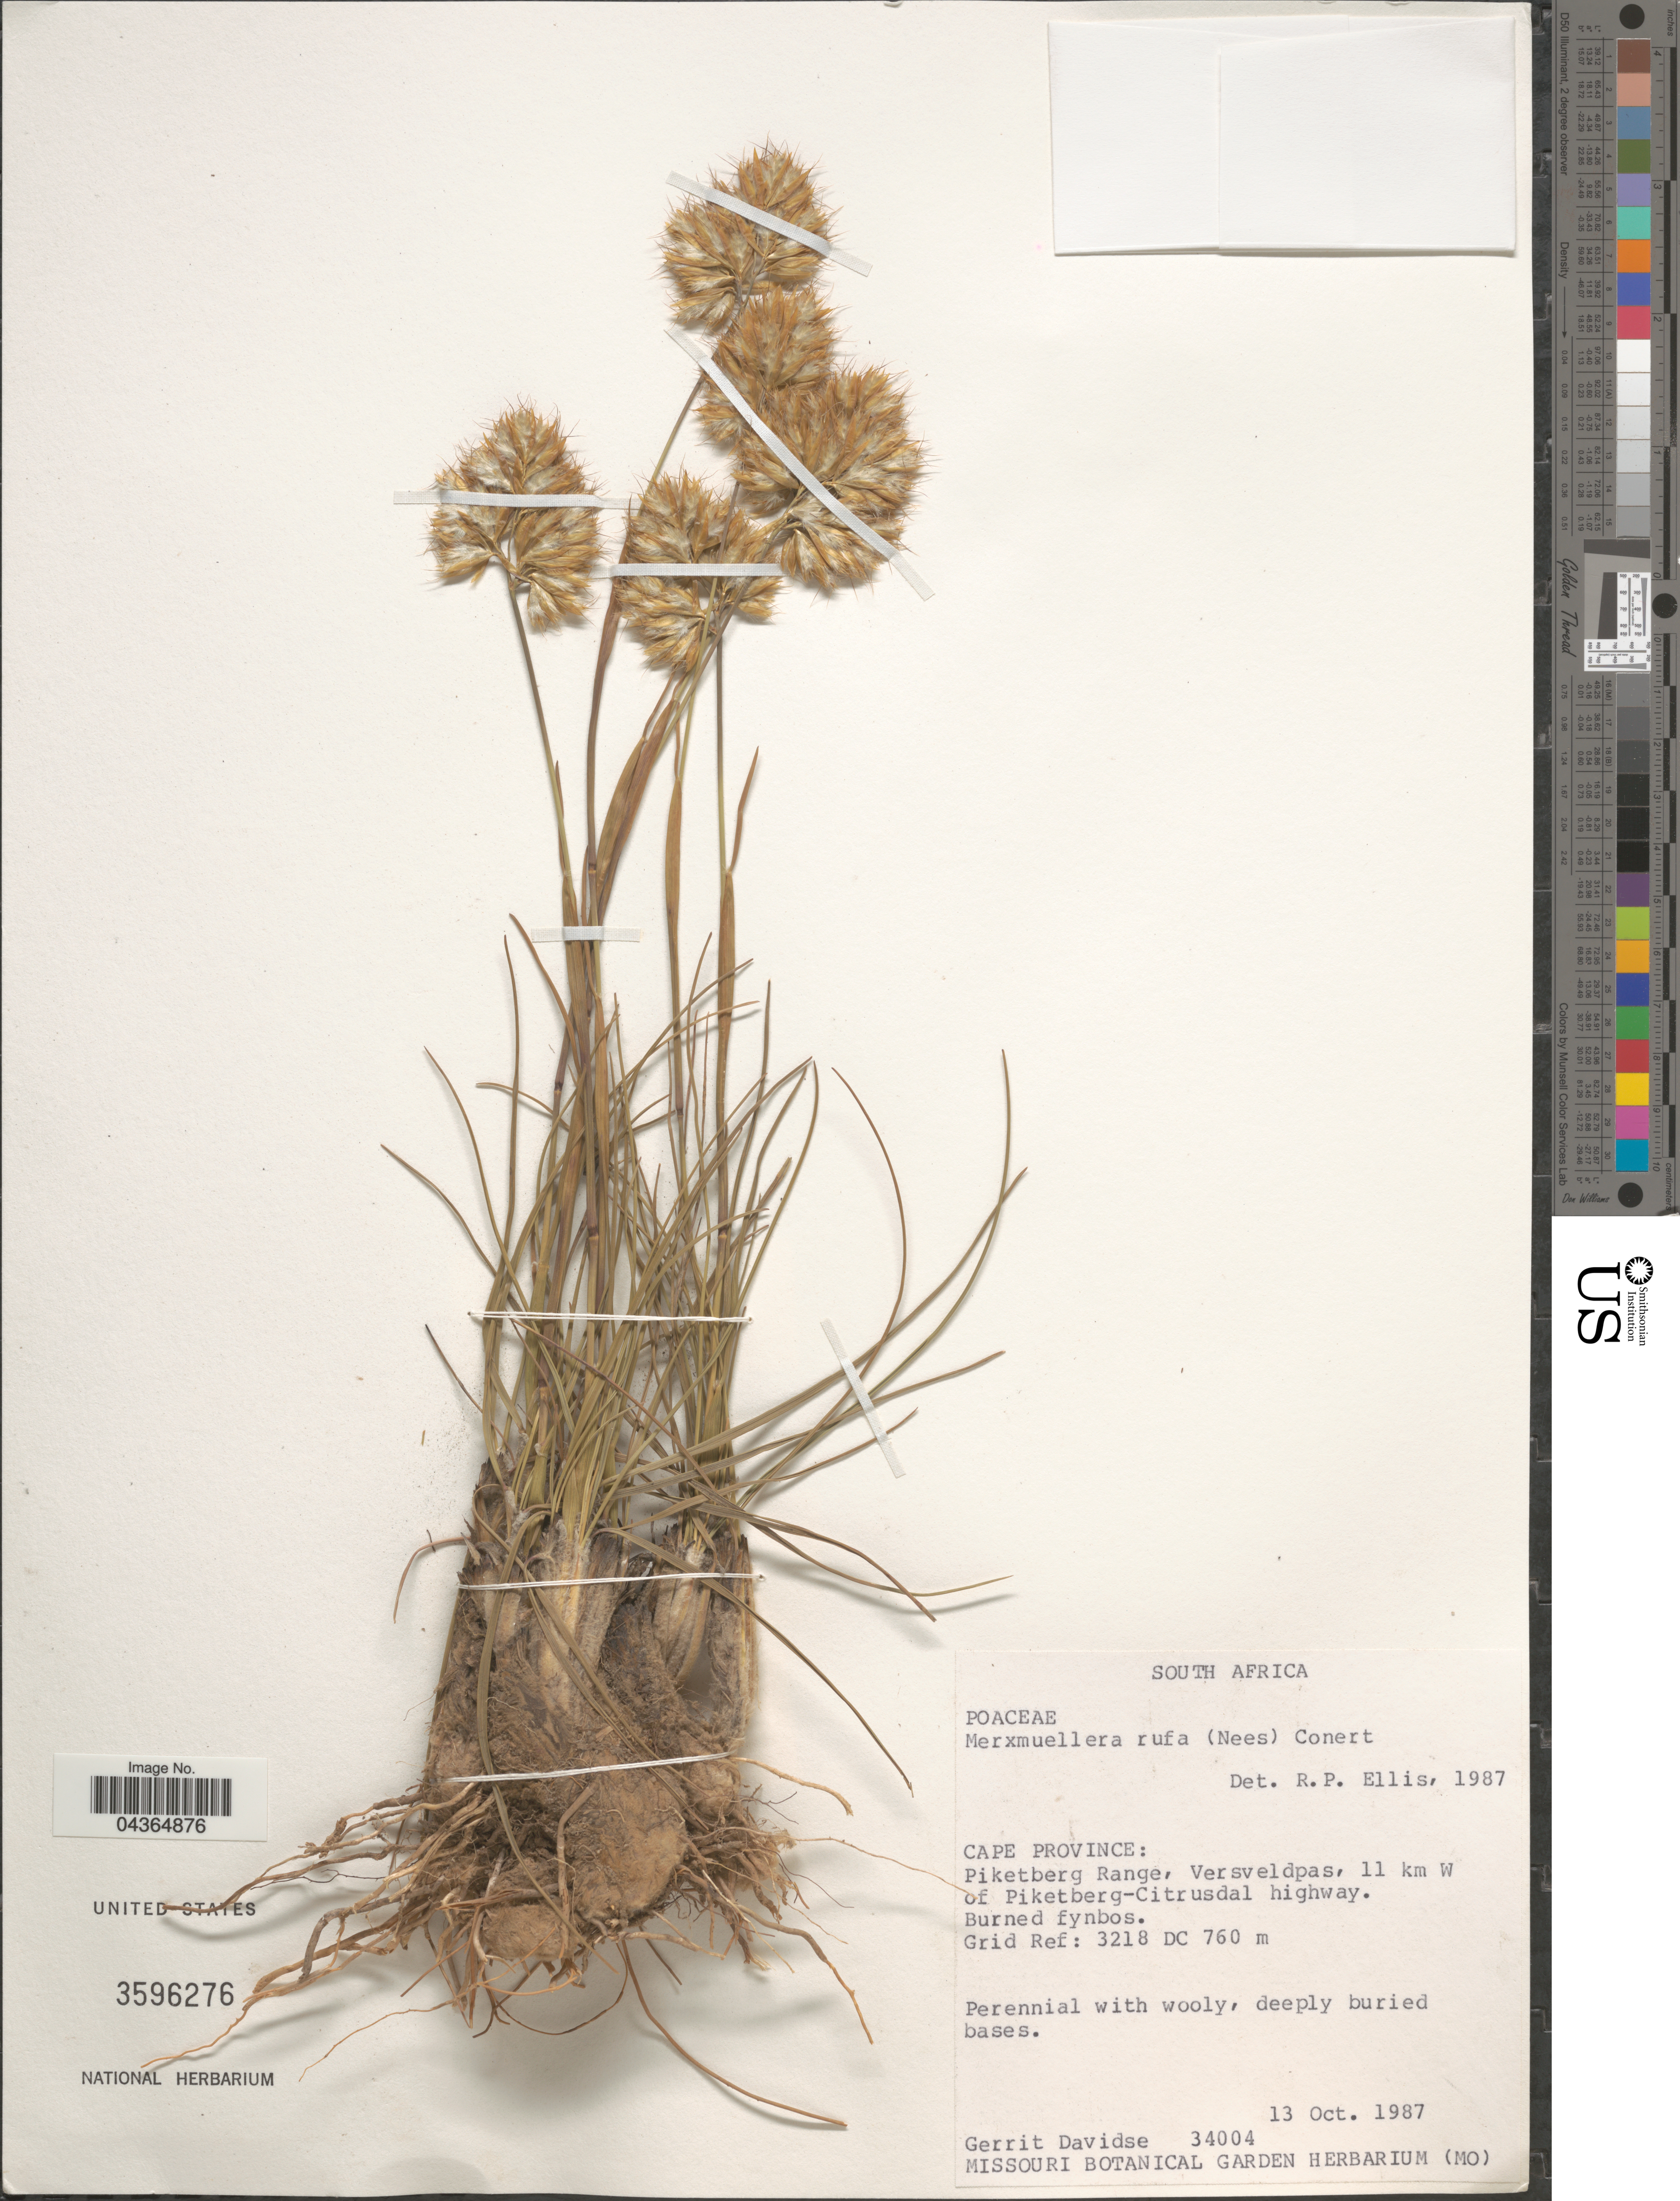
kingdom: Plantae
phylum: Tracheophyta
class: Liliopsida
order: Poales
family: Poaceae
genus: Geochloa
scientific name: Geochloa rufa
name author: (Nees) N.P. Barker & H.P. Linder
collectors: G. Davidse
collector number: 34004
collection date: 1987-10-13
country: South Africa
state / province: Western Cape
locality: Piketberg Range, Versveldpas, 11 km W of Piketberg-Citrusdal highway. Grid Ref: 3218 DC.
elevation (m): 760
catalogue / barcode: US 3596276